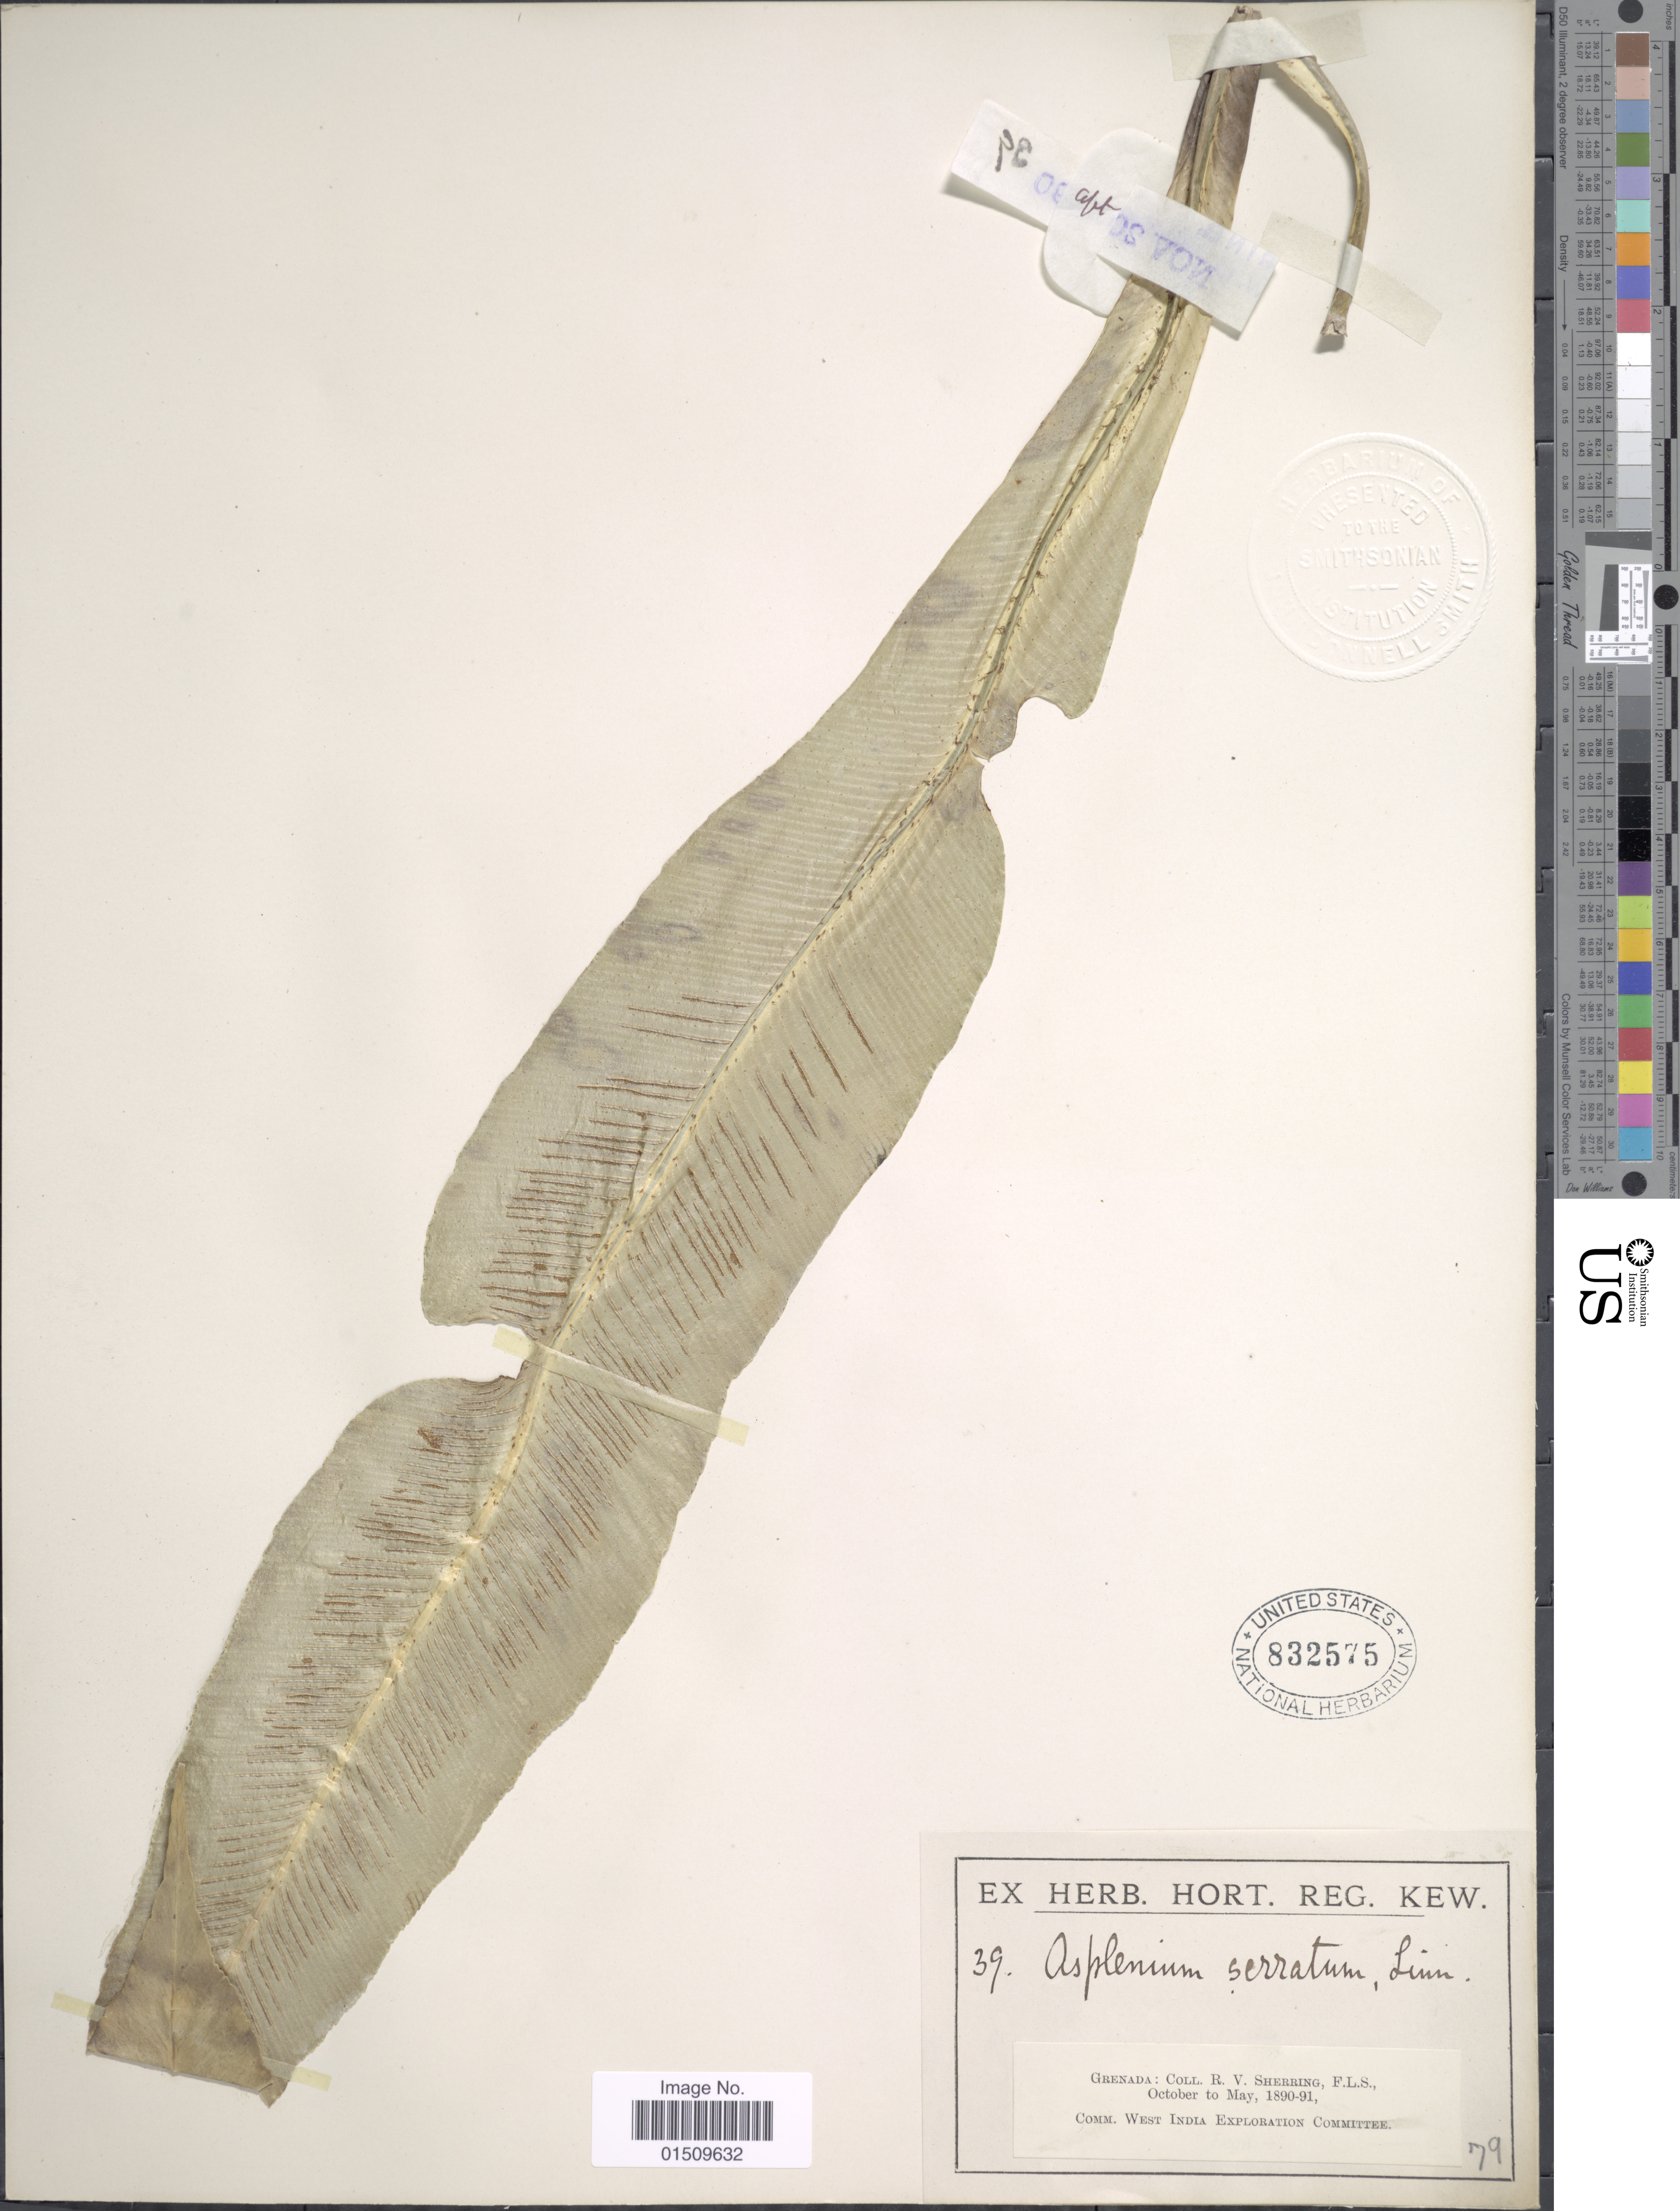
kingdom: Plantae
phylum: Tracheophyta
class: Polypodiopsida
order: Polypodiales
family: Aspleniaceae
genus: Asplenium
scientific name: Asplenium serratum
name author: L.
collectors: R. Sherring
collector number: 39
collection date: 1890-10/1891-05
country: Grenada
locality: Grenada, West India Exploration Committee.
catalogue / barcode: US 832575